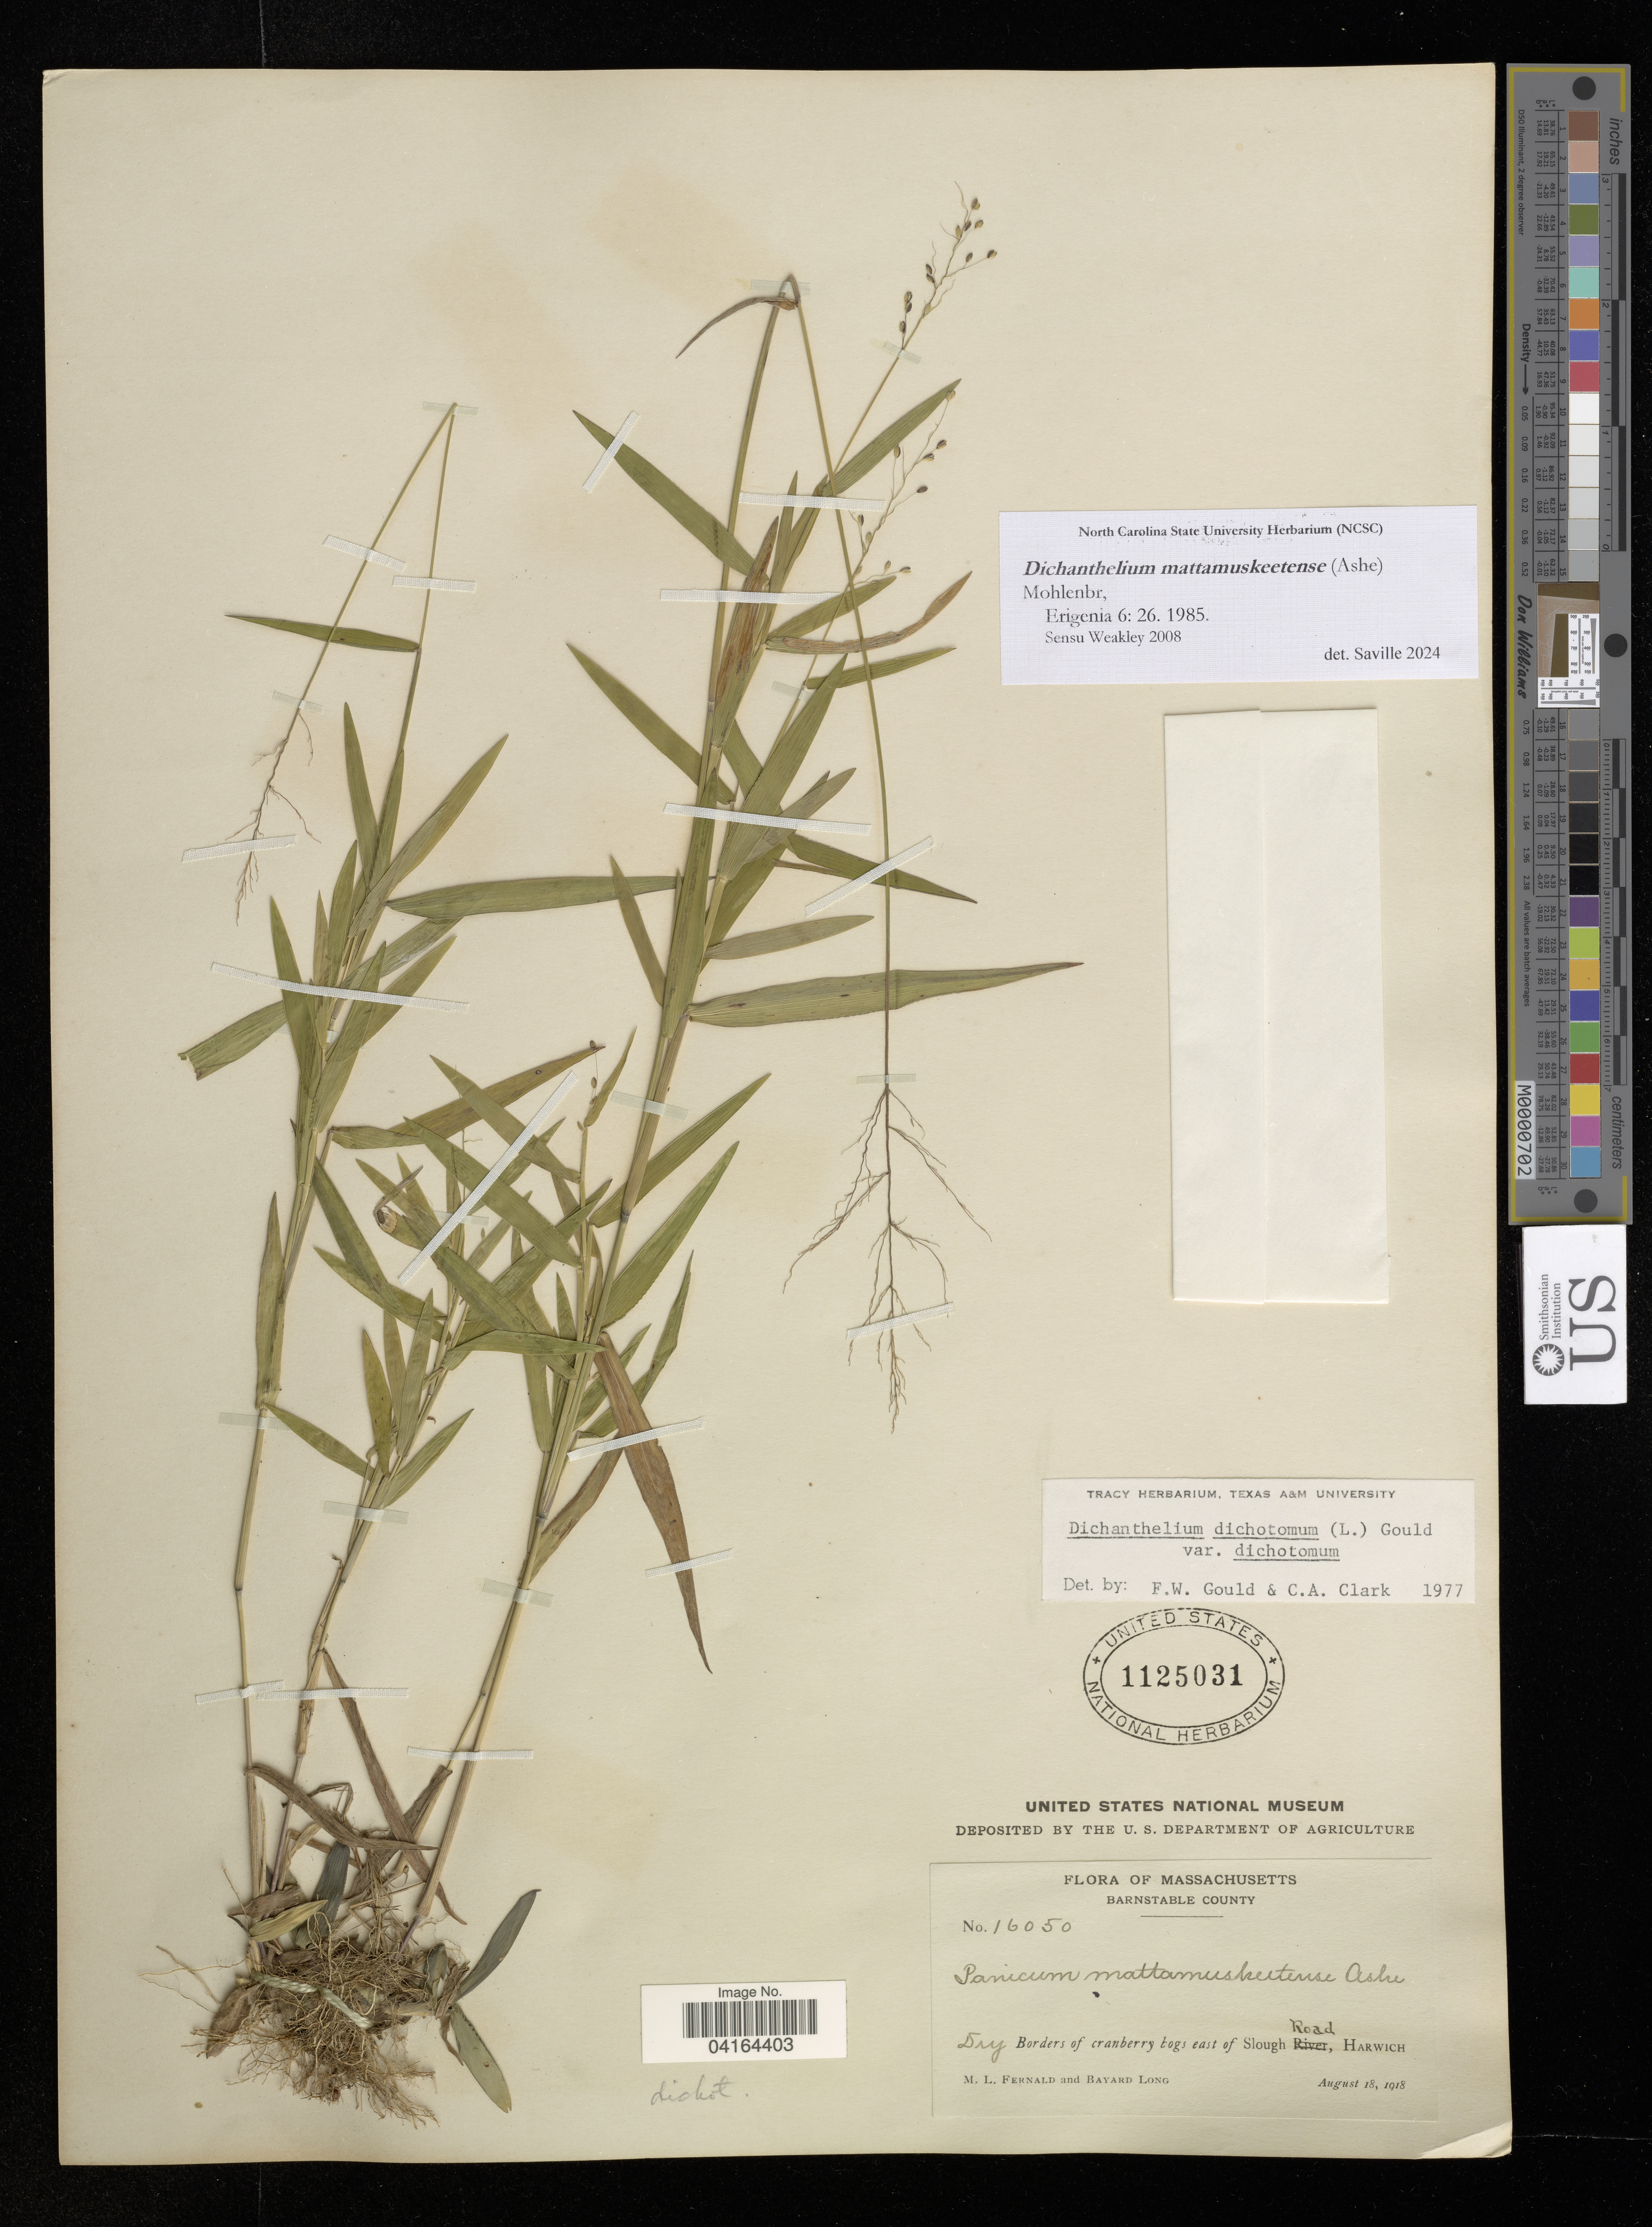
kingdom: Plantae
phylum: Tracheophyta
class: Liliopsida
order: Poales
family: Poaceae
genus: Dichanthelium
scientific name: Dichanthelium mattamuskeetense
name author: (Ashe) Mohlenbr.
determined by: Saville, A. C., (NCSC), North Carolina State University (UNITED STATES)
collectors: M. L. Fernald & B. Long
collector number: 16050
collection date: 1918-08-18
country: United States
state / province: Massachusetts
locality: Barnstable County. East of Slough Road, Harwich.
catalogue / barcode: US 1125031